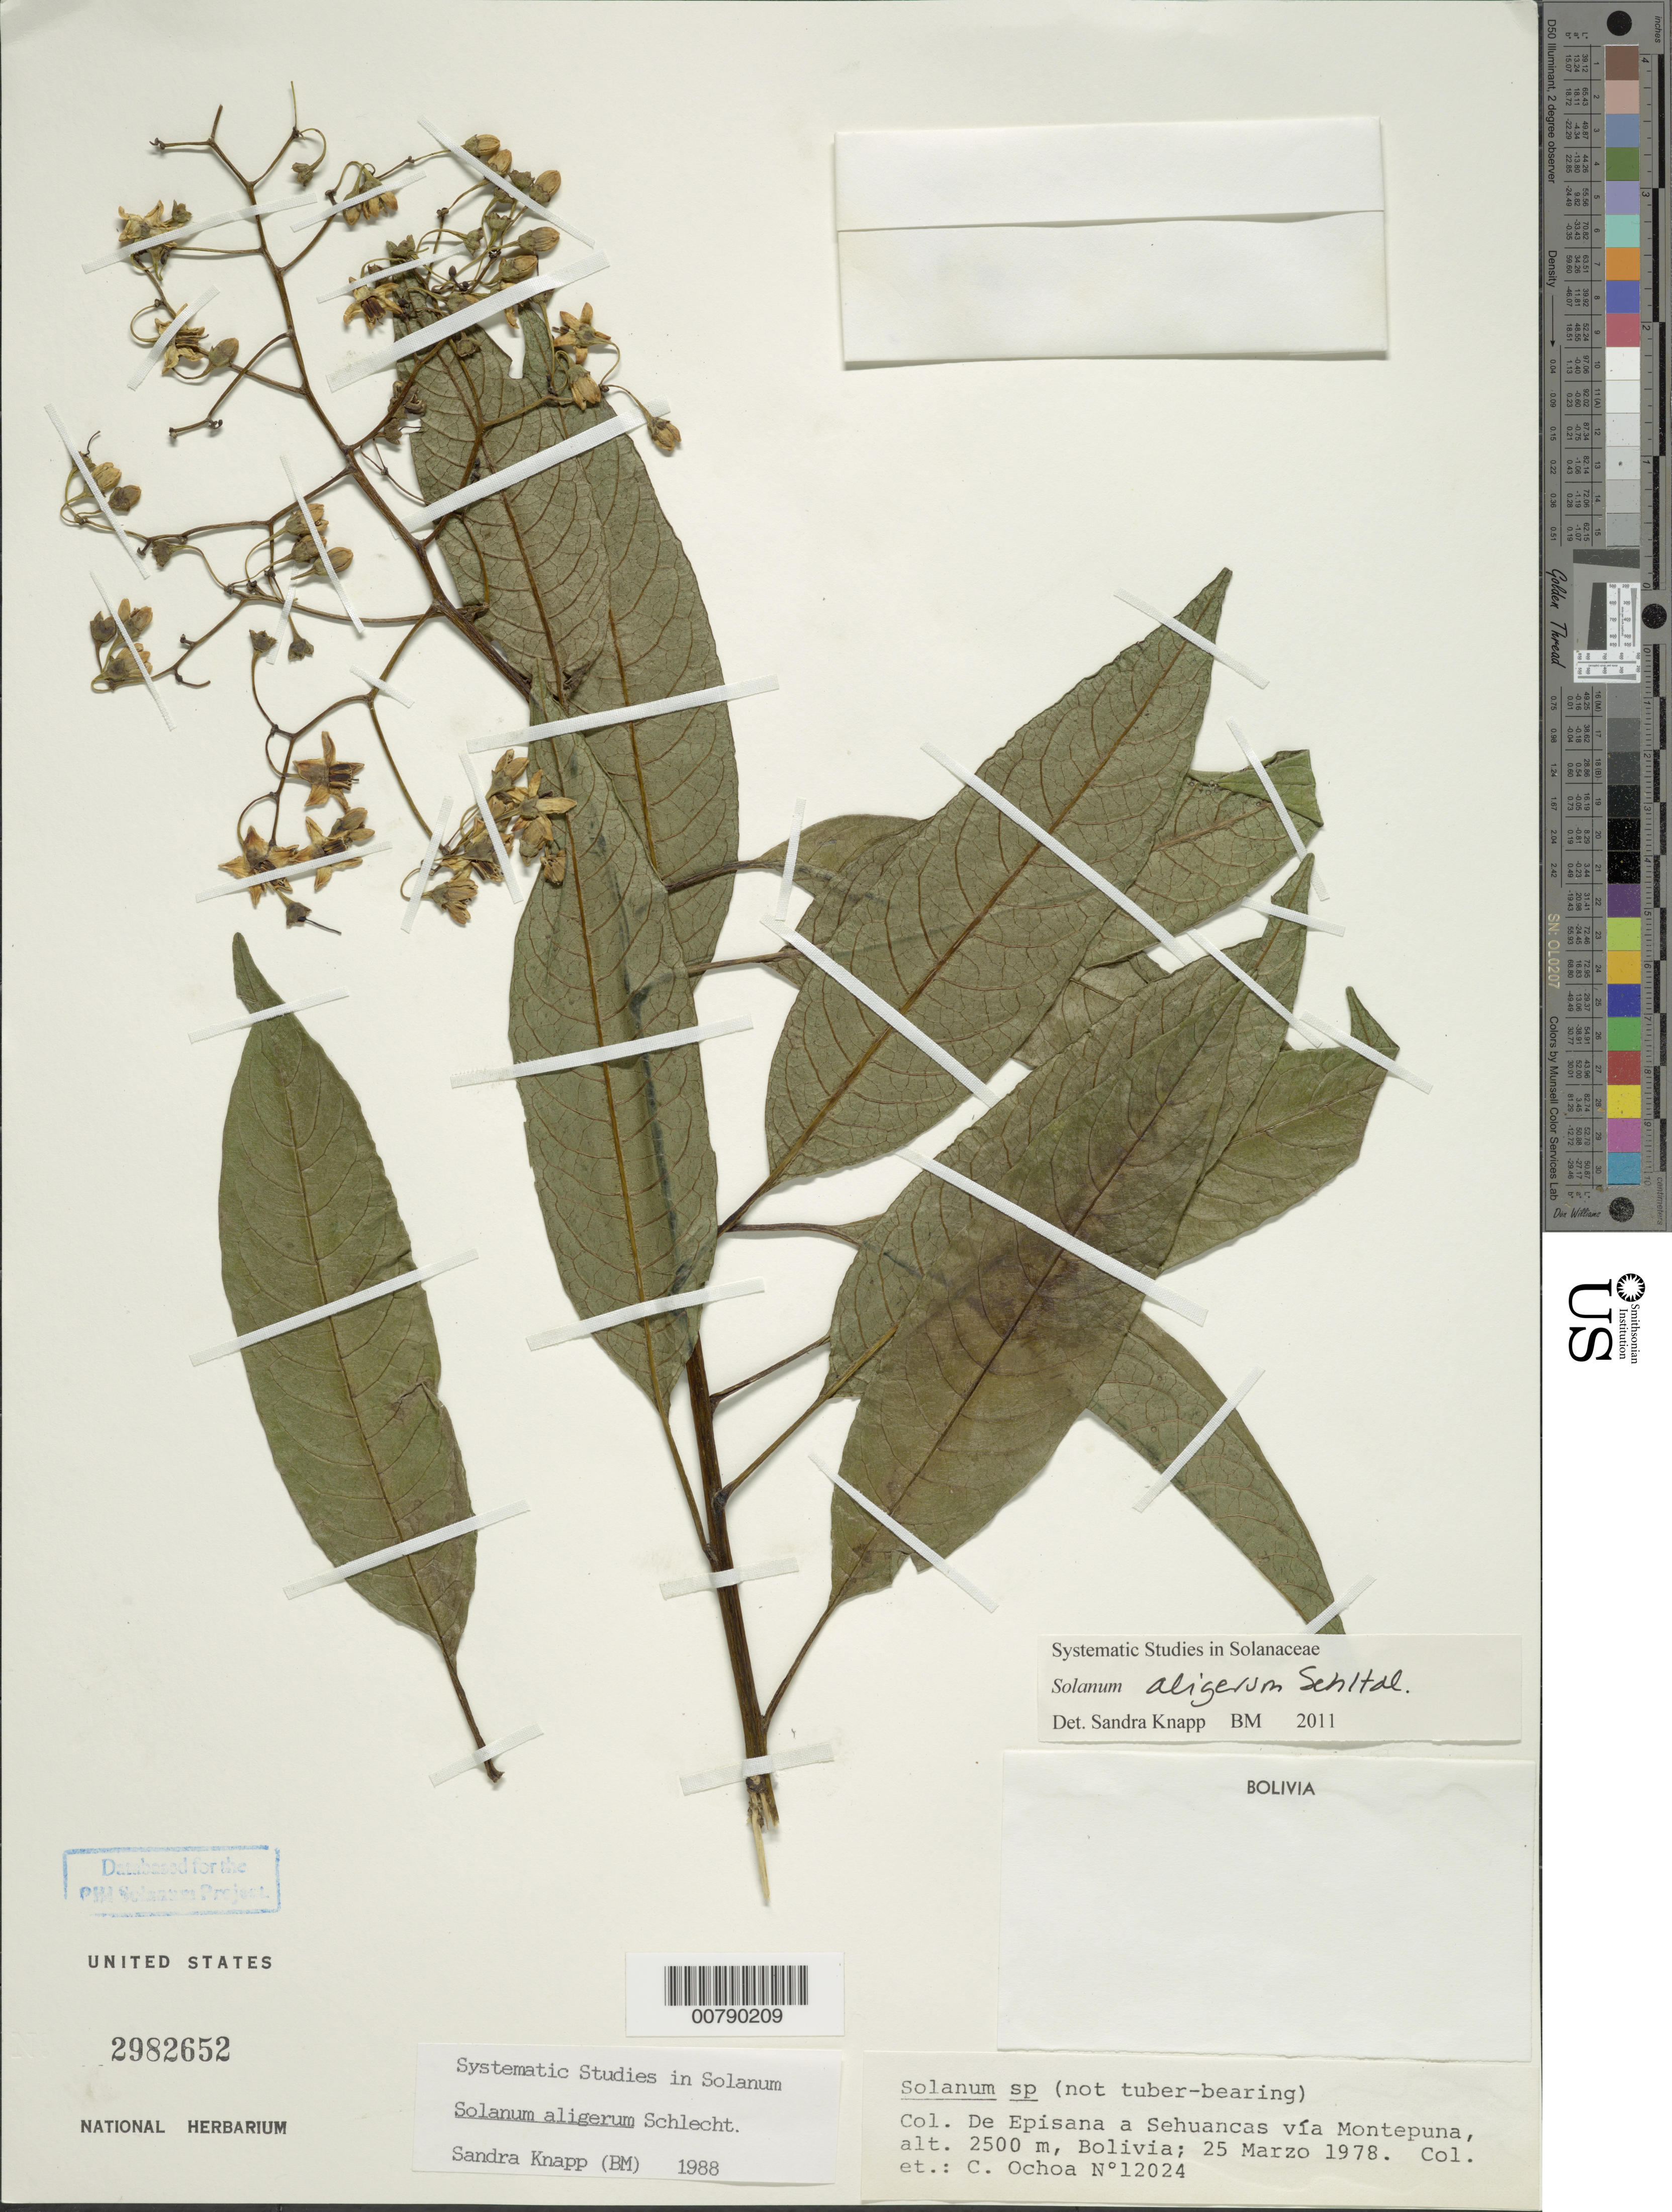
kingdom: Plantae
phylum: Tracheophyta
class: Magnoliopsida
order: Solanales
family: Solanaceae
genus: Solanum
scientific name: Solanum aligerum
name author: Schltdl.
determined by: Knapp, S. D.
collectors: C. Ochoa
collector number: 12024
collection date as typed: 25 Mar 1978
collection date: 1978-03-25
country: Bolivia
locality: de Episana a Sehuancas via Montepuna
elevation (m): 2500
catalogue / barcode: US 2982652